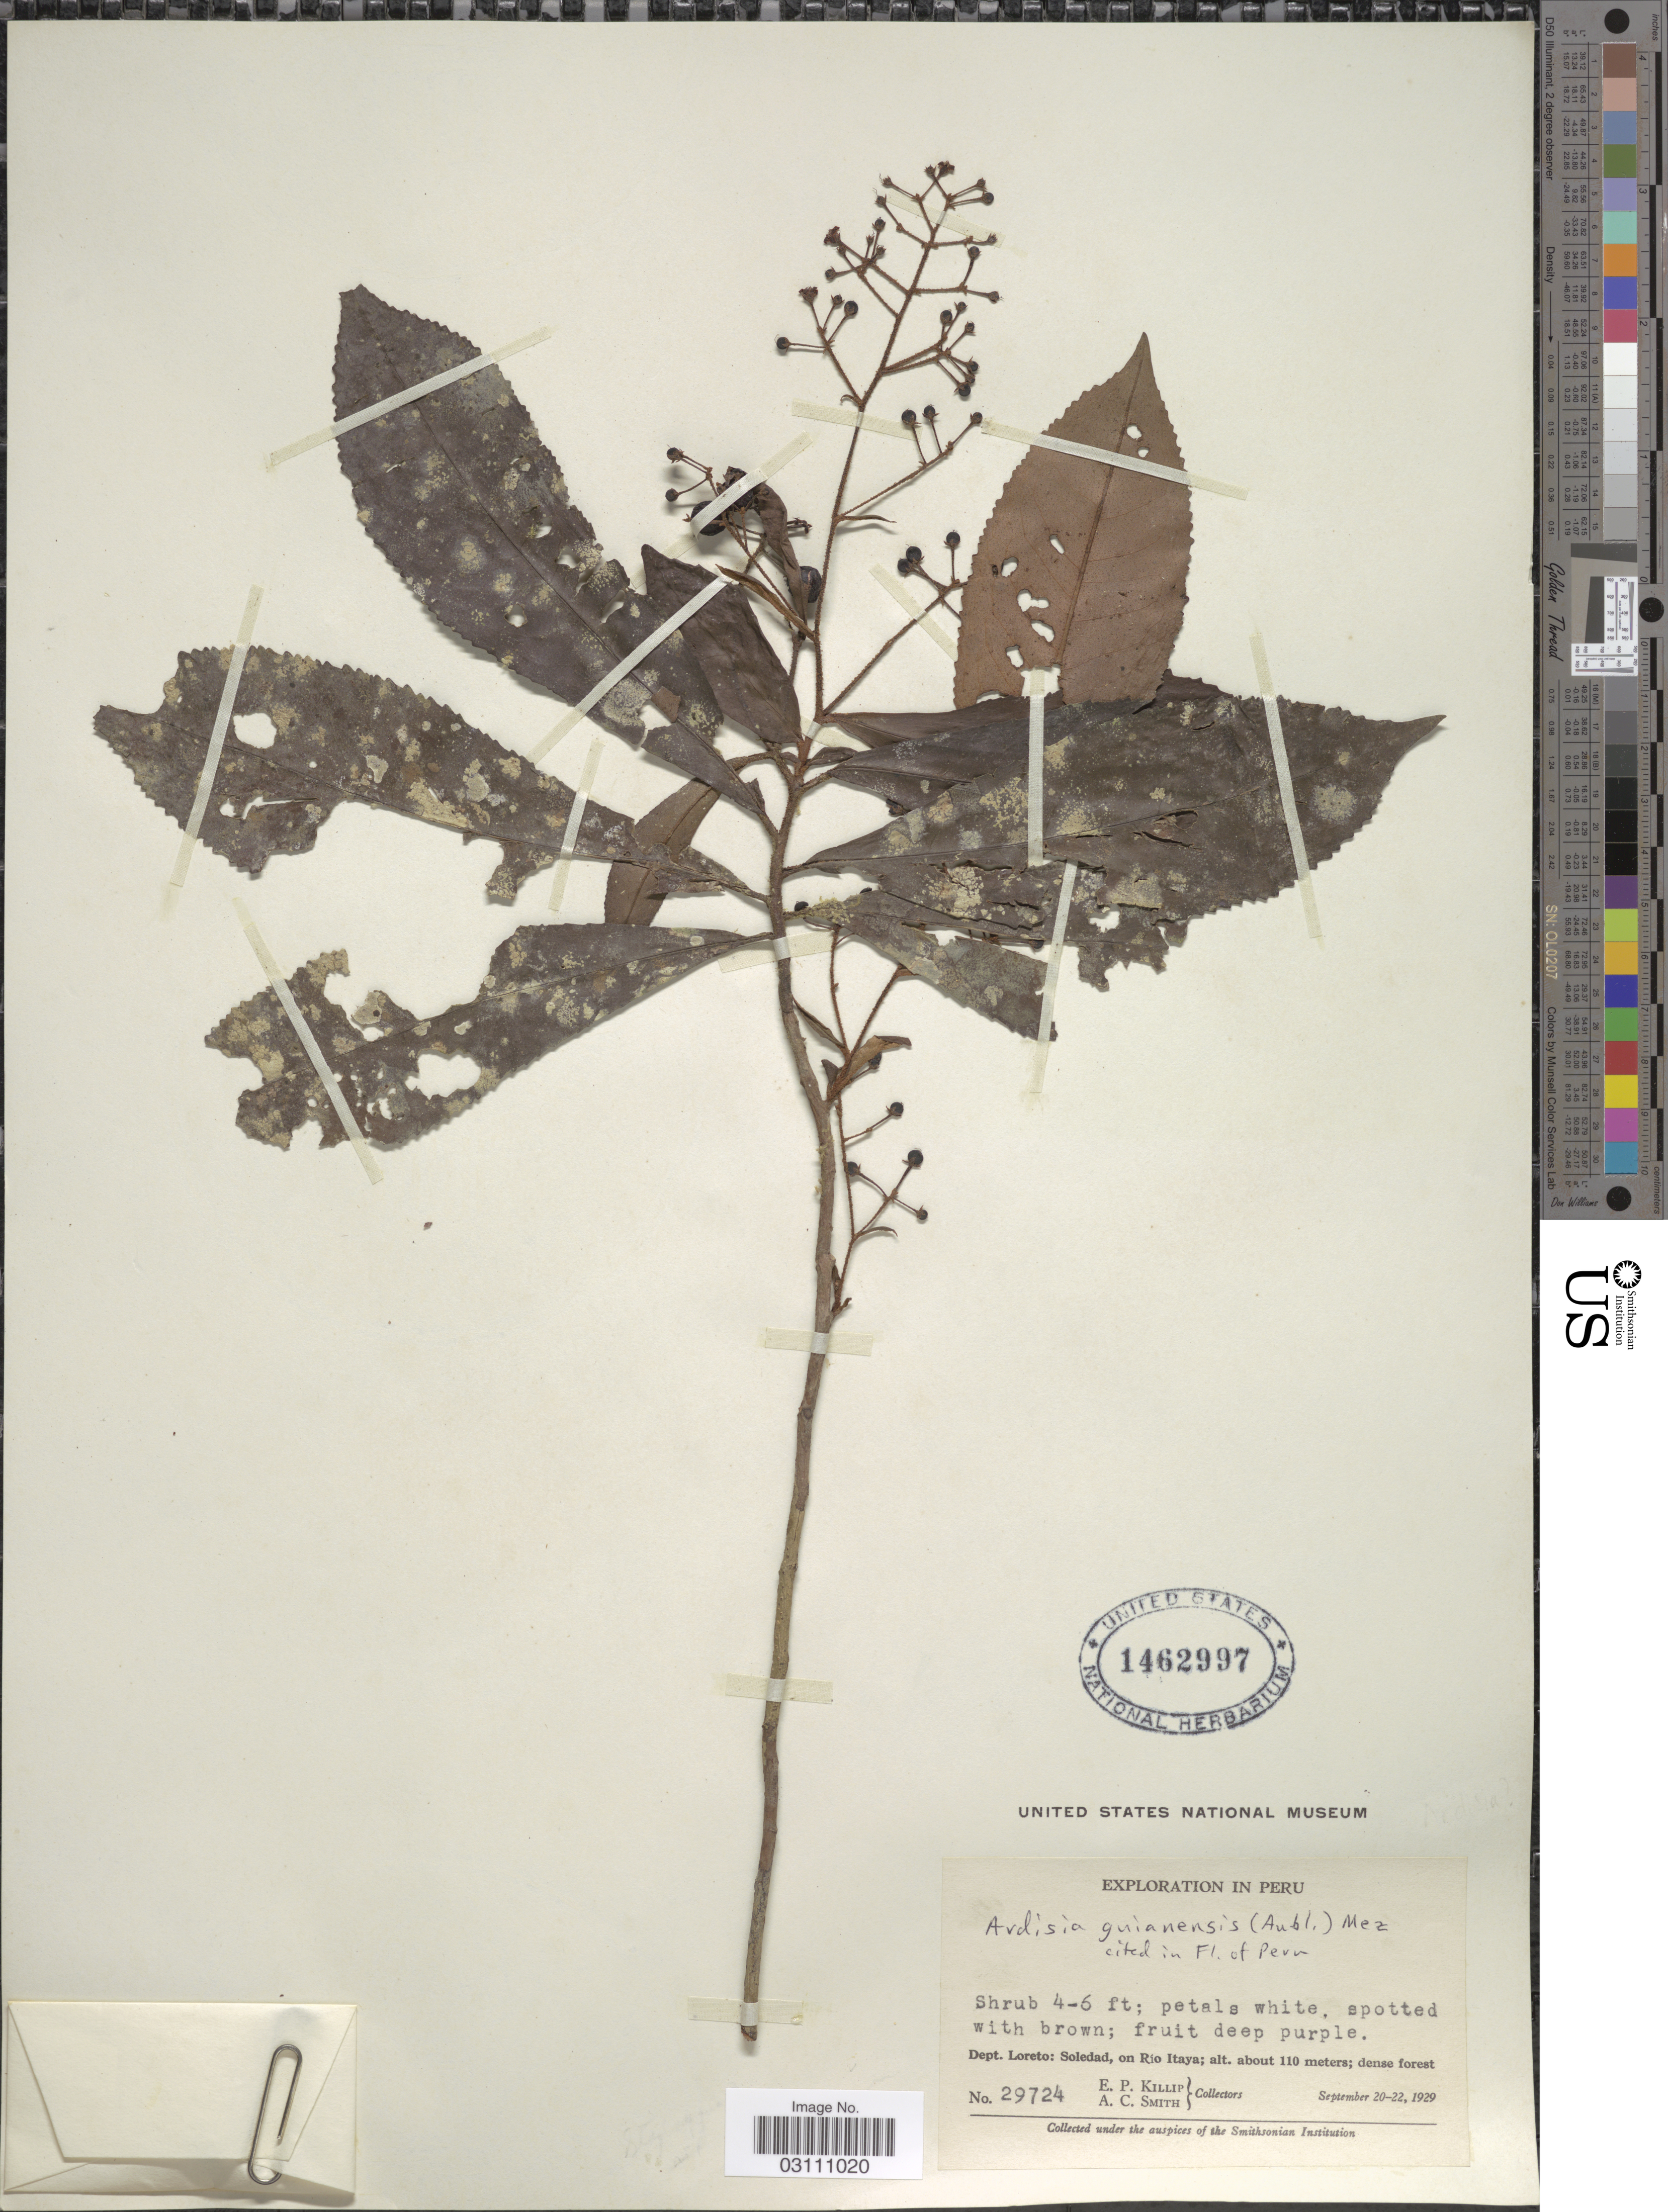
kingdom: Plantae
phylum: Tracheophyta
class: Magnoliopsida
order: Ericales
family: Primulaceae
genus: Ardisia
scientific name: Ardisia guianensis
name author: (Aubl.) Mez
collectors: E. P. Killip & A. C. Smith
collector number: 29724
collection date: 1929-09-20/1929-09-22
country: Peru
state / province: Loreto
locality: Dept. Loreto: Soledad, on Río Itaya.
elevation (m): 110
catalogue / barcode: US 1462997